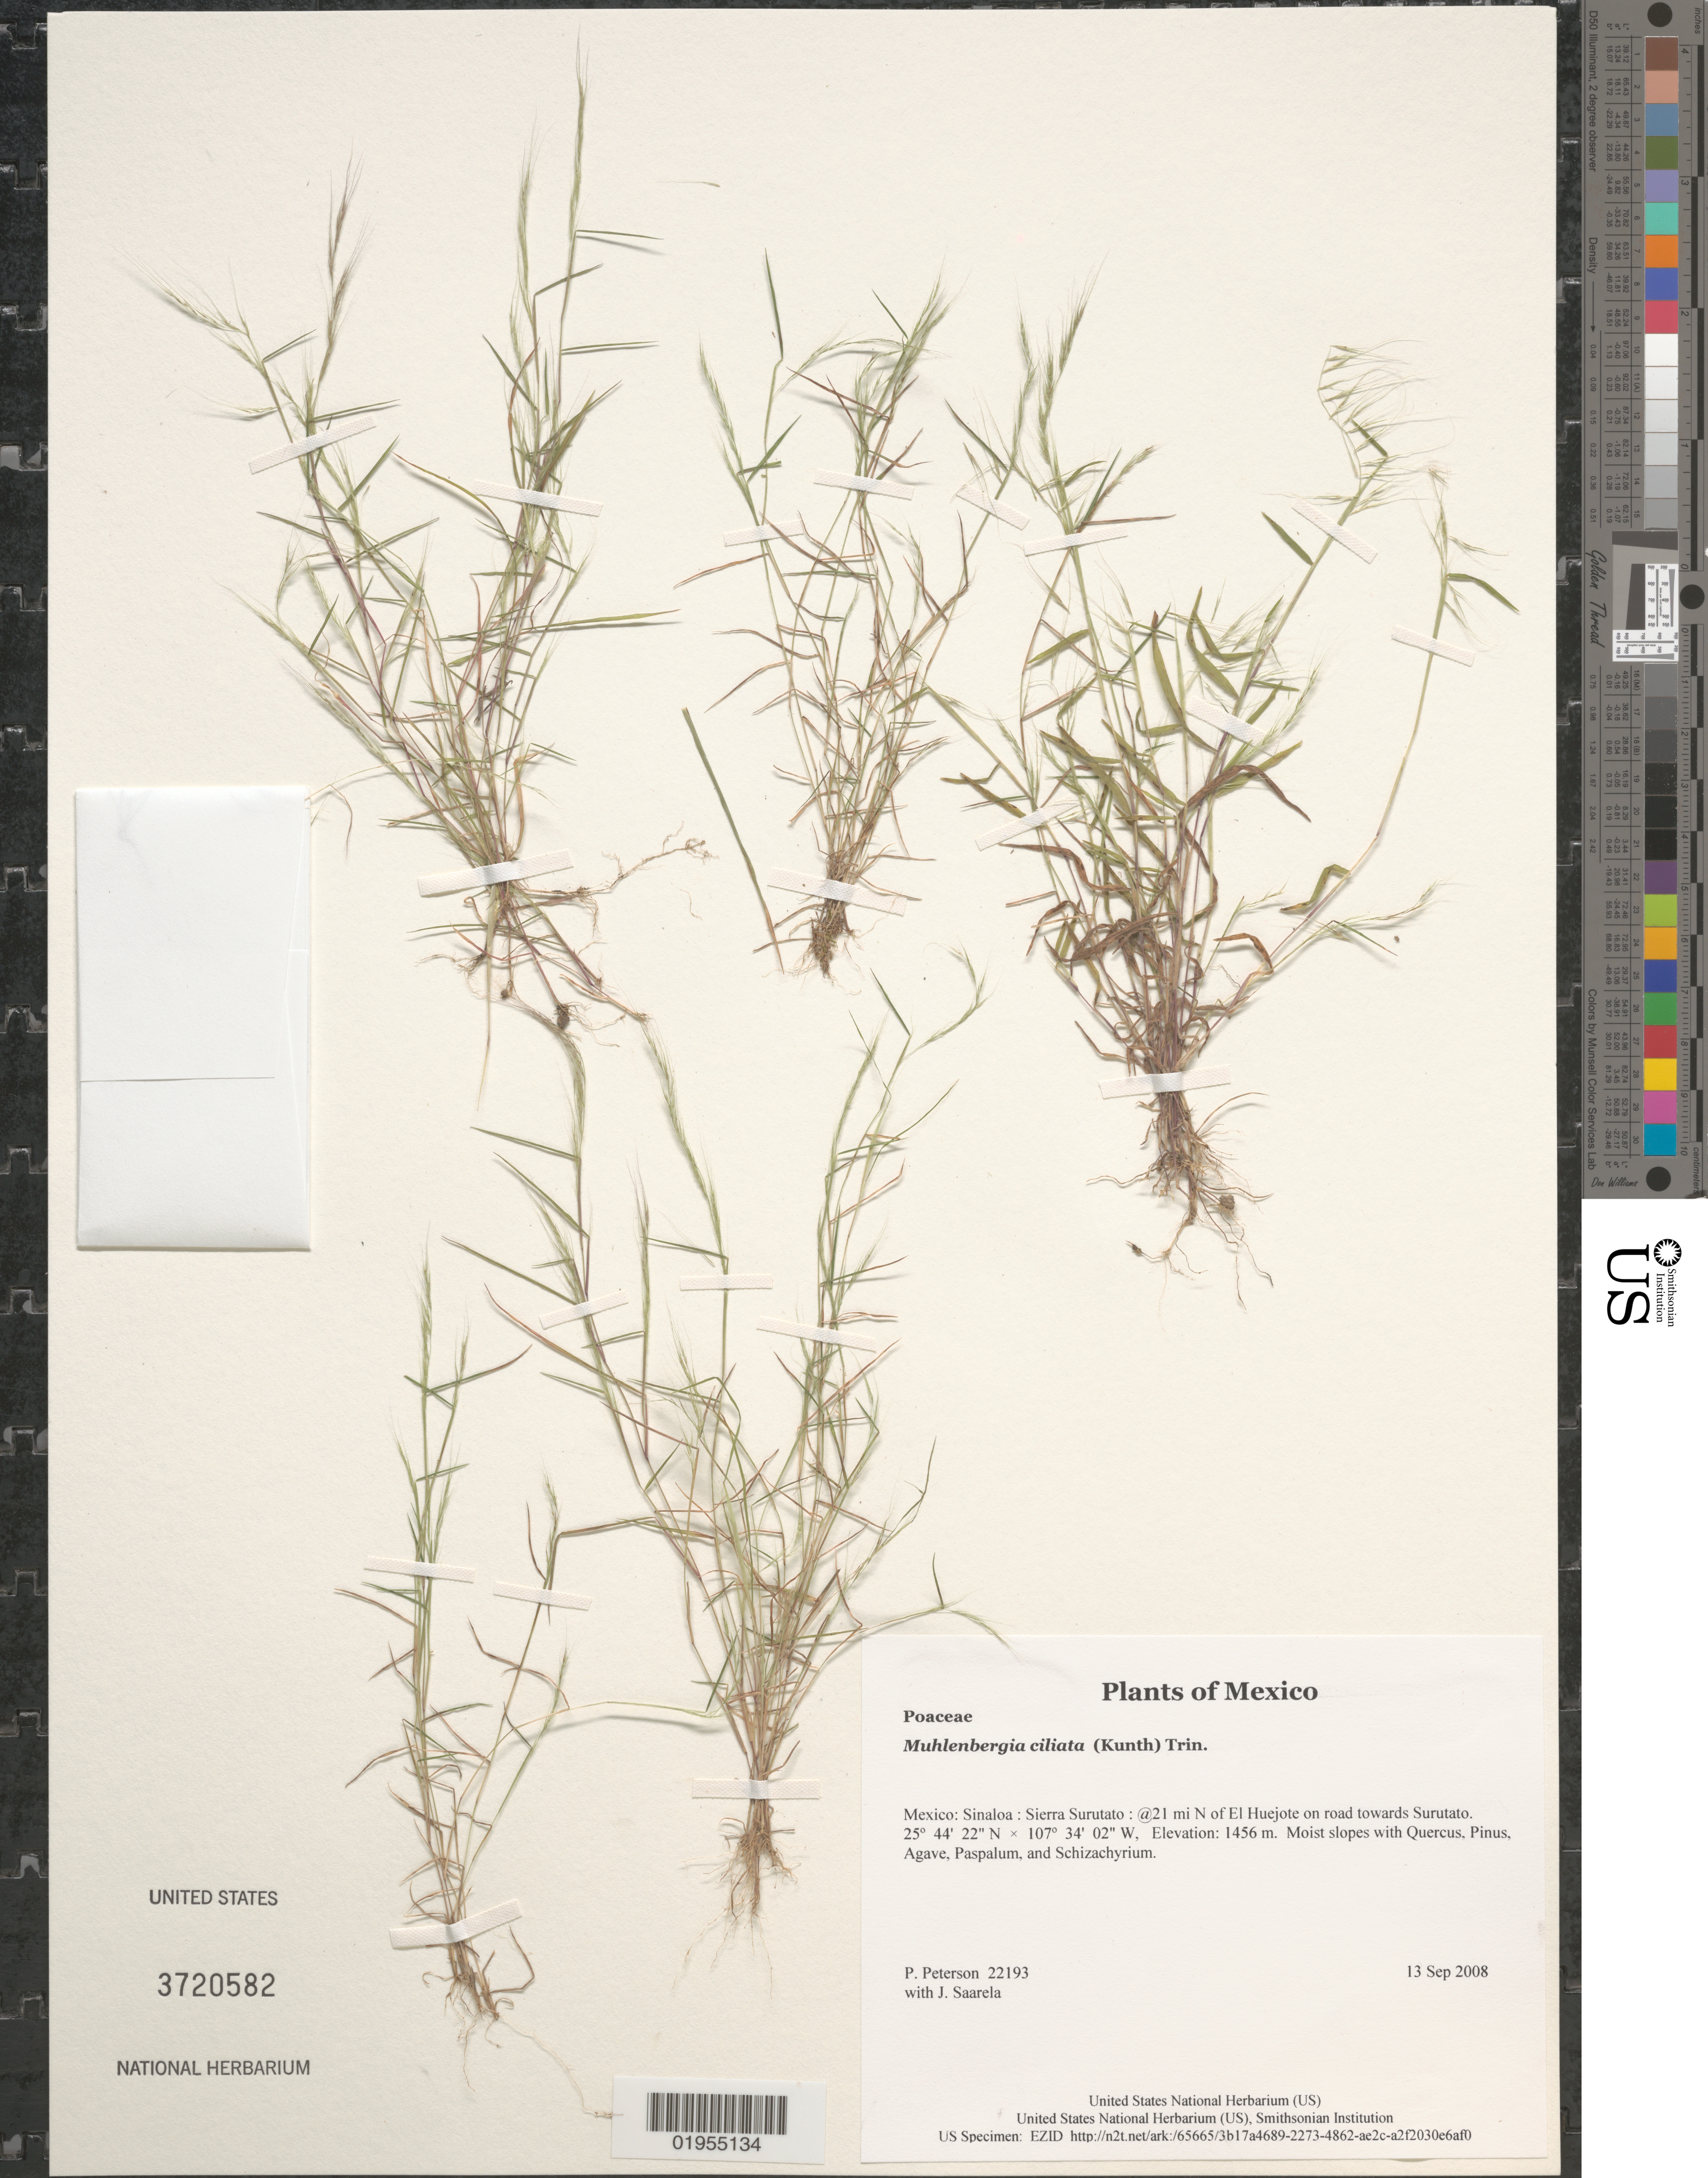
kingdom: Plantae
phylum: Tracheophyta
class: Liliopsida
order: Poales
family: Poaceae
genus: Muhlenbergia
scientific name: Muhlenbergia ciliata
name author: (Kunth) Trin.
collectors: P. M. Peterson & J. Saarela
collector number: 22193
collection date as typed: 13 Sep 2008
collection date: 2008-09-13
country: Mexico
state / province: Sinaloa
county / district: Sierra Surutato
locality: @21 mi N of El Huejote on road towards Surutato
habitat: Moist slopes with Quercus, Pinus, Agave, Paspalum, and Schizachyrium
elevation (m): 1456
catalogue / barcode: US 3720582